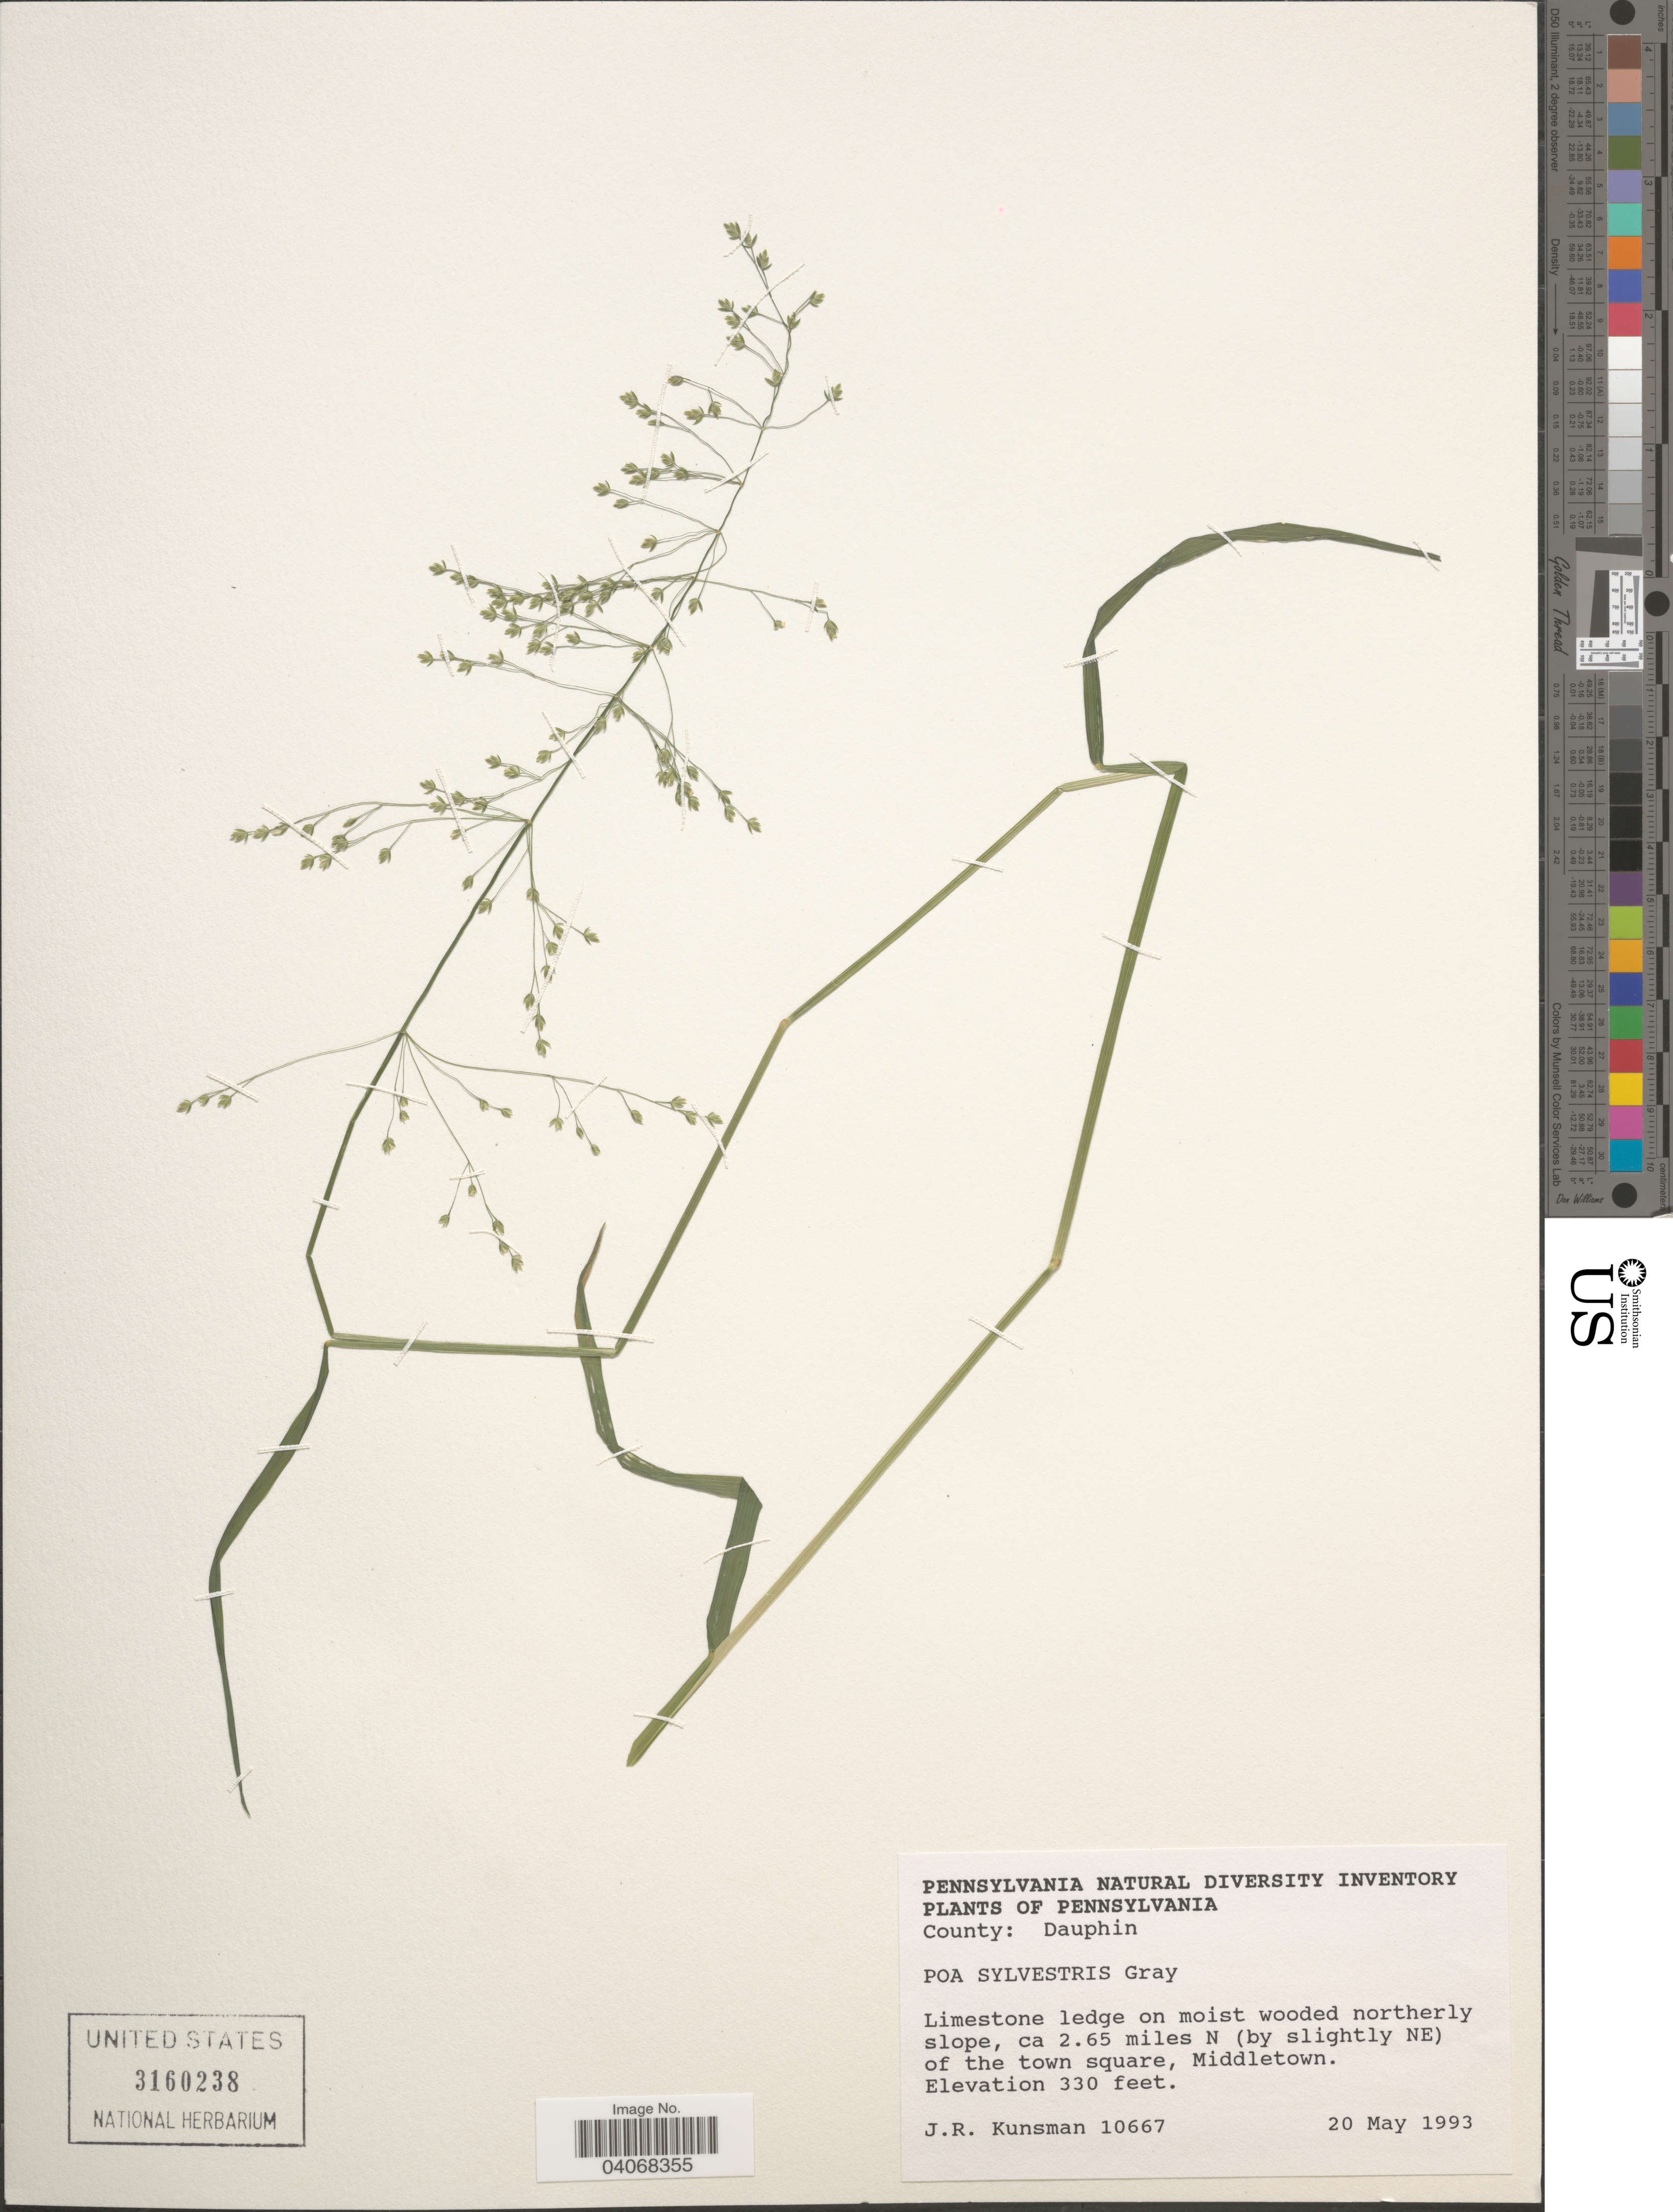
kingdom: Plantae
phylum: Tracheophyta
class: Liliopsida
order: Poales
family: Poaceae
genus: Poa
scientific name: Poa sylvestris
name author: A. Gray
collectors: J. Kunsman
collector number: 10667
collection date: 1993-05-20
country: United States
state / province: Pennsylvania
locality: County: Dauphin. Limestone ledge on moist wooded northerly slope, ca 2.65 miles N (by slightly NE) of the town square, Middletown.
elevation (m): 101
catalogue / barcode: US 3160238